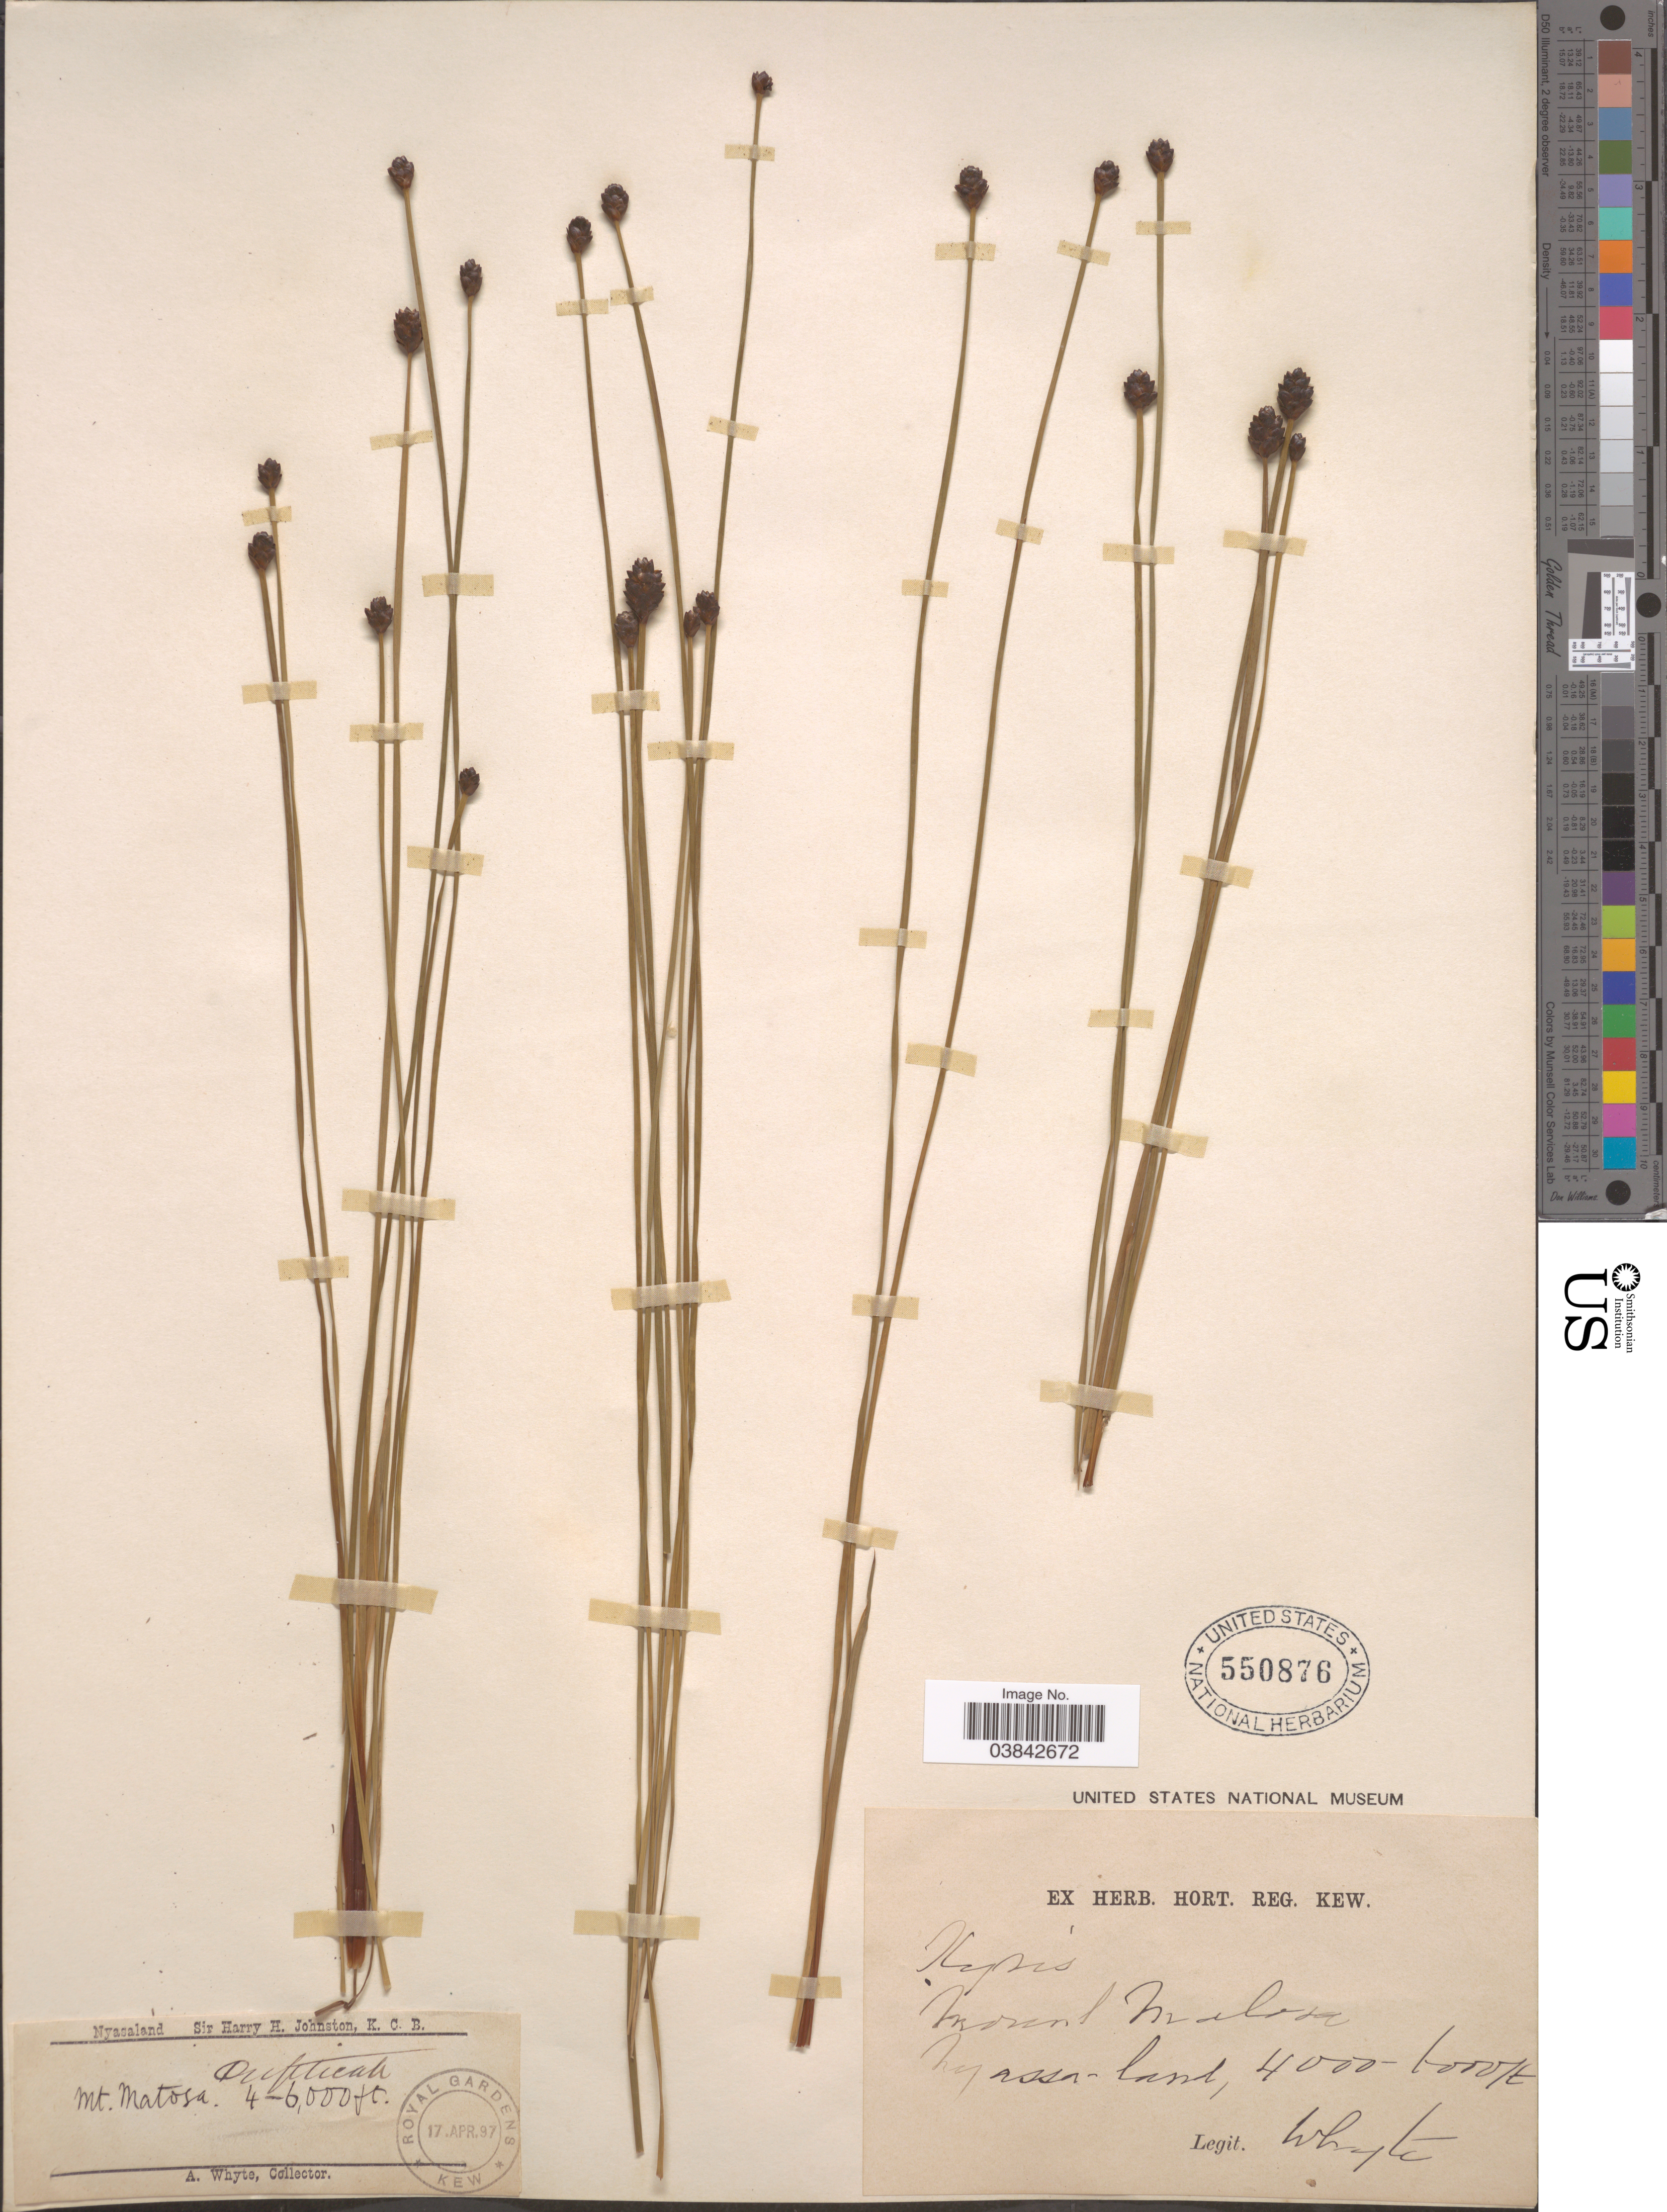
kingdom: Plantae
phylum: Tracheophyta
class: Liliopsida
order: Poales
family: Xyridaceae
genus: Xyris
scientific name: Xyris sp.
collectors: A. Whyte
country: Malawi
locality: Mount Malosa, Nyasaland.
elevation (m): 1219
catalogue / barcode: US 550876